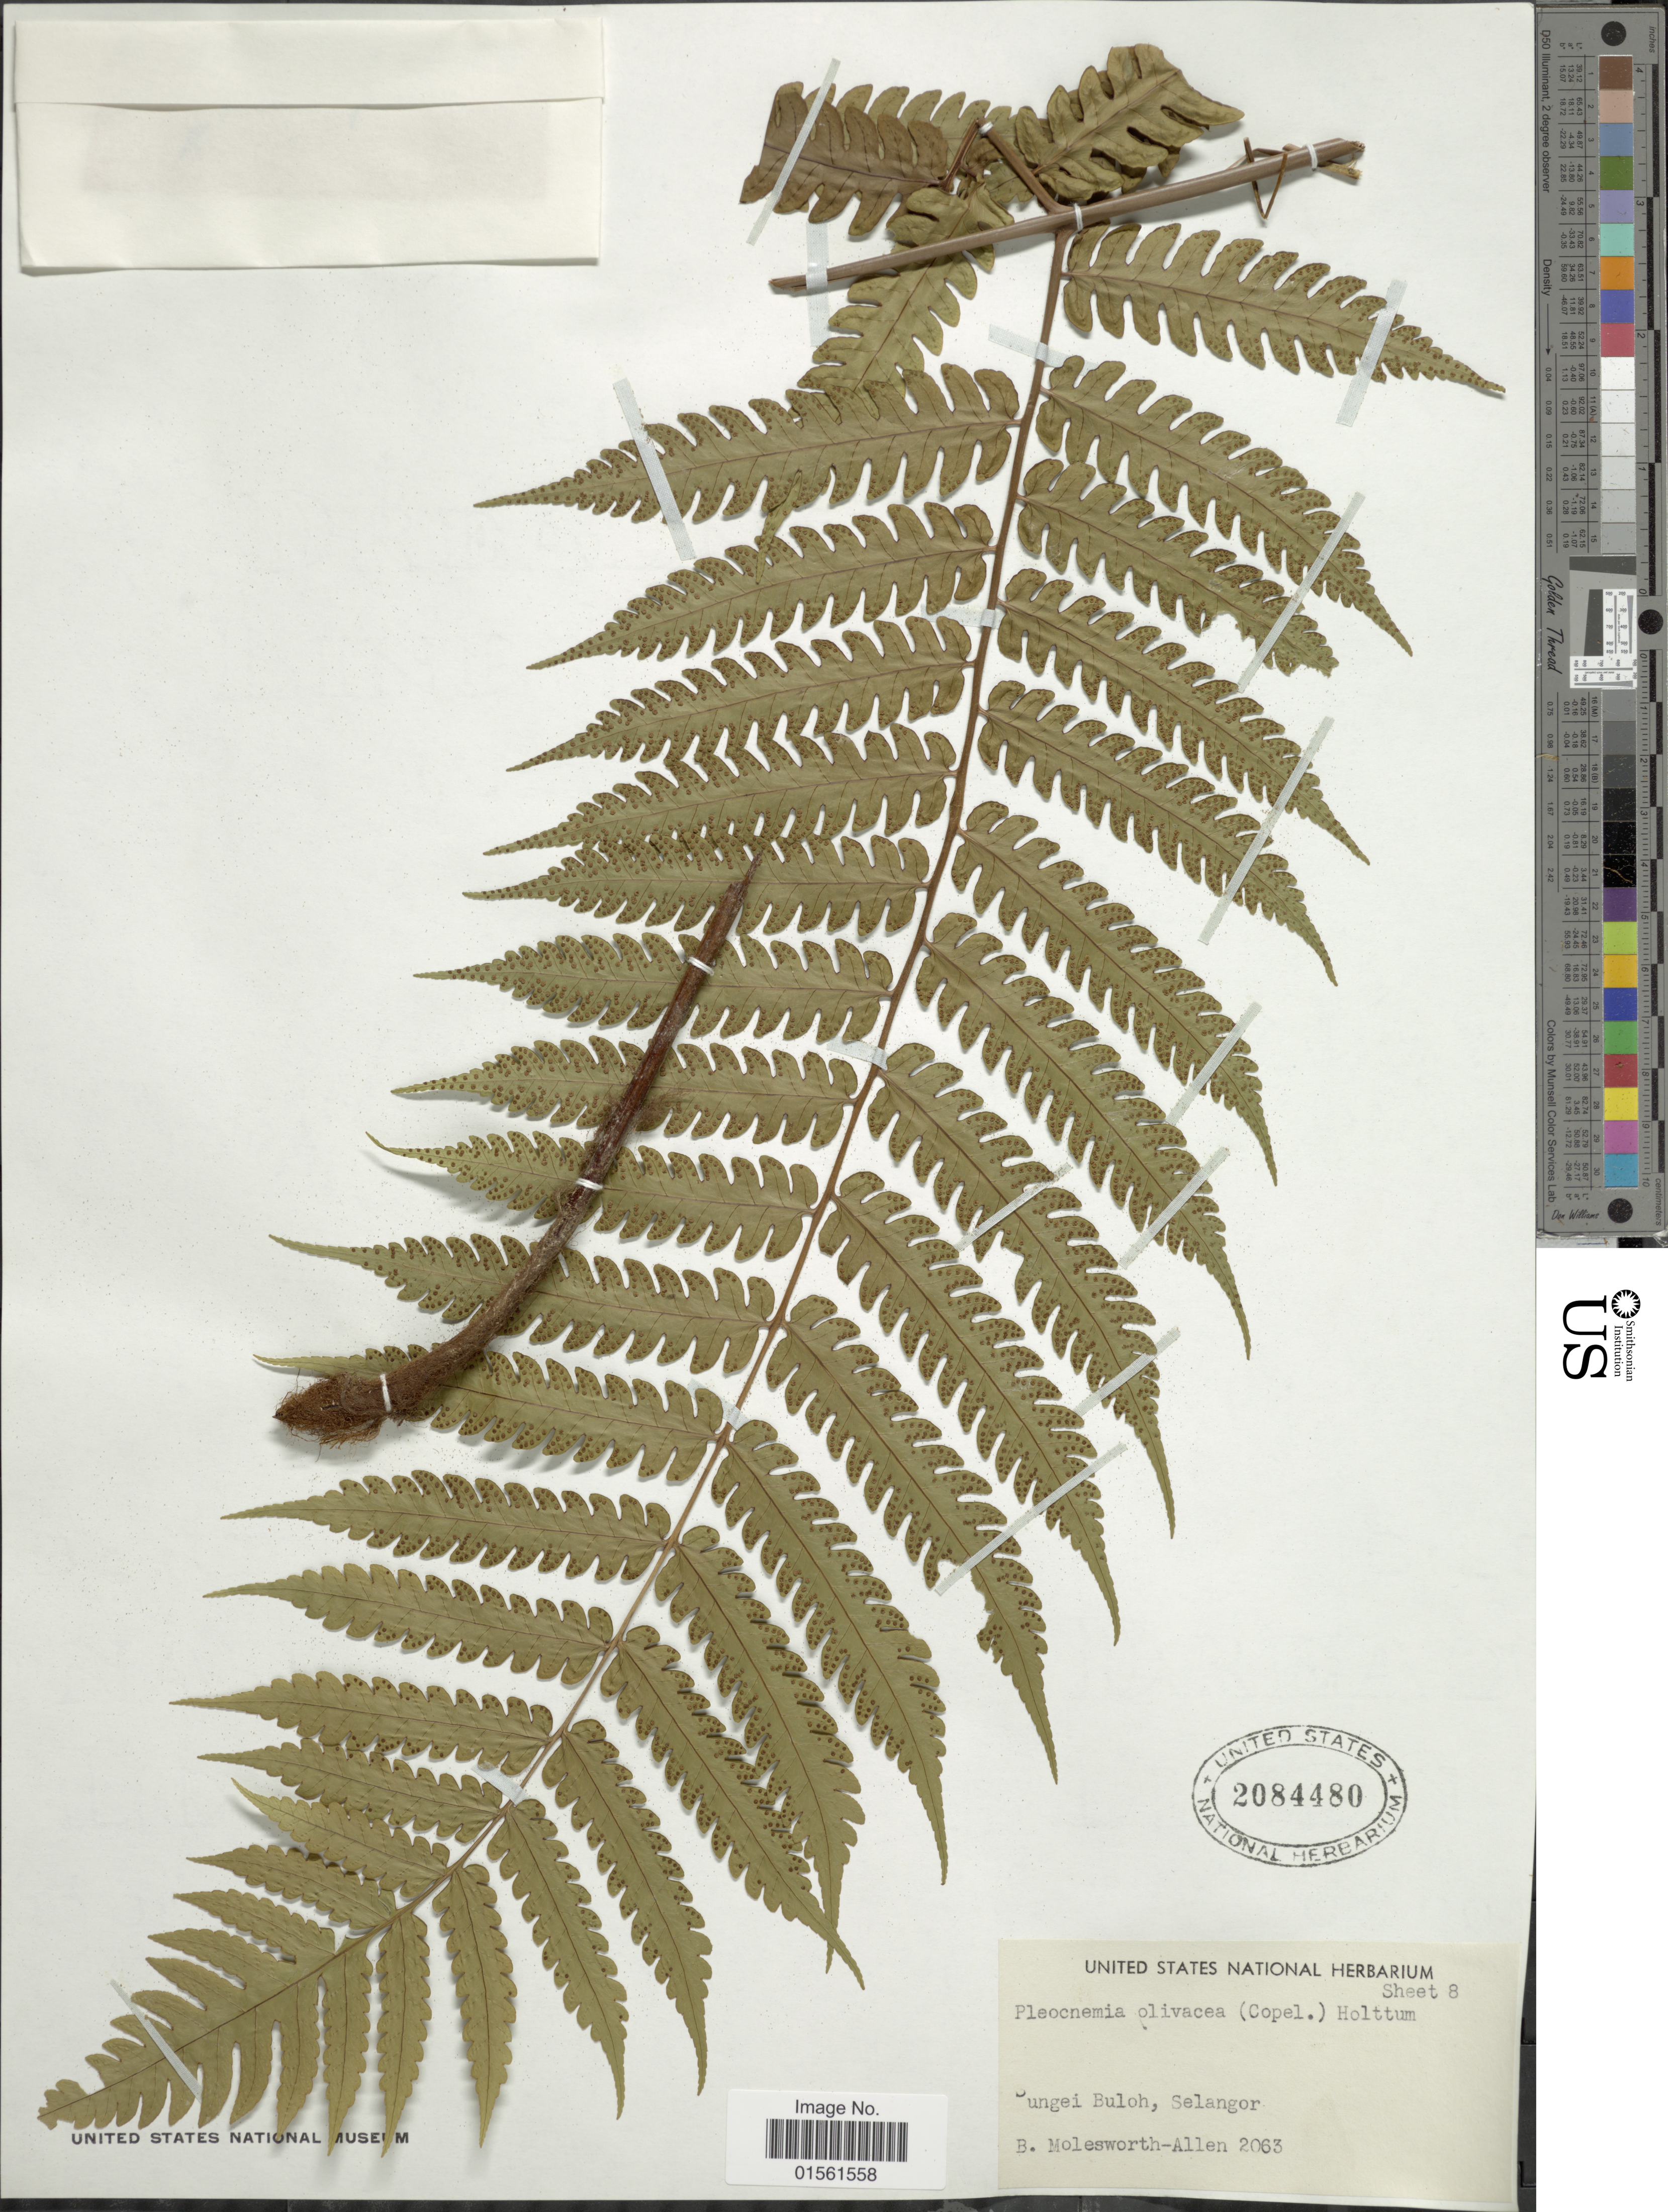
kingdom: Plantae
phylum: Tracheophyta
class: Polypodiopsida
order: Polypodiales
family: Dryopteridaceae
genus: Pleocnemia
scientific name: Pleocnemia olivacea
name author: (Copel.) Holttum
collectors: B. E. G. Molesworth-Allen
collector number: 2063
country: Malaysia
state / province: Selangor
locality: Sungei Buloh, Selangor.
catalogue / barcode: US 2084480